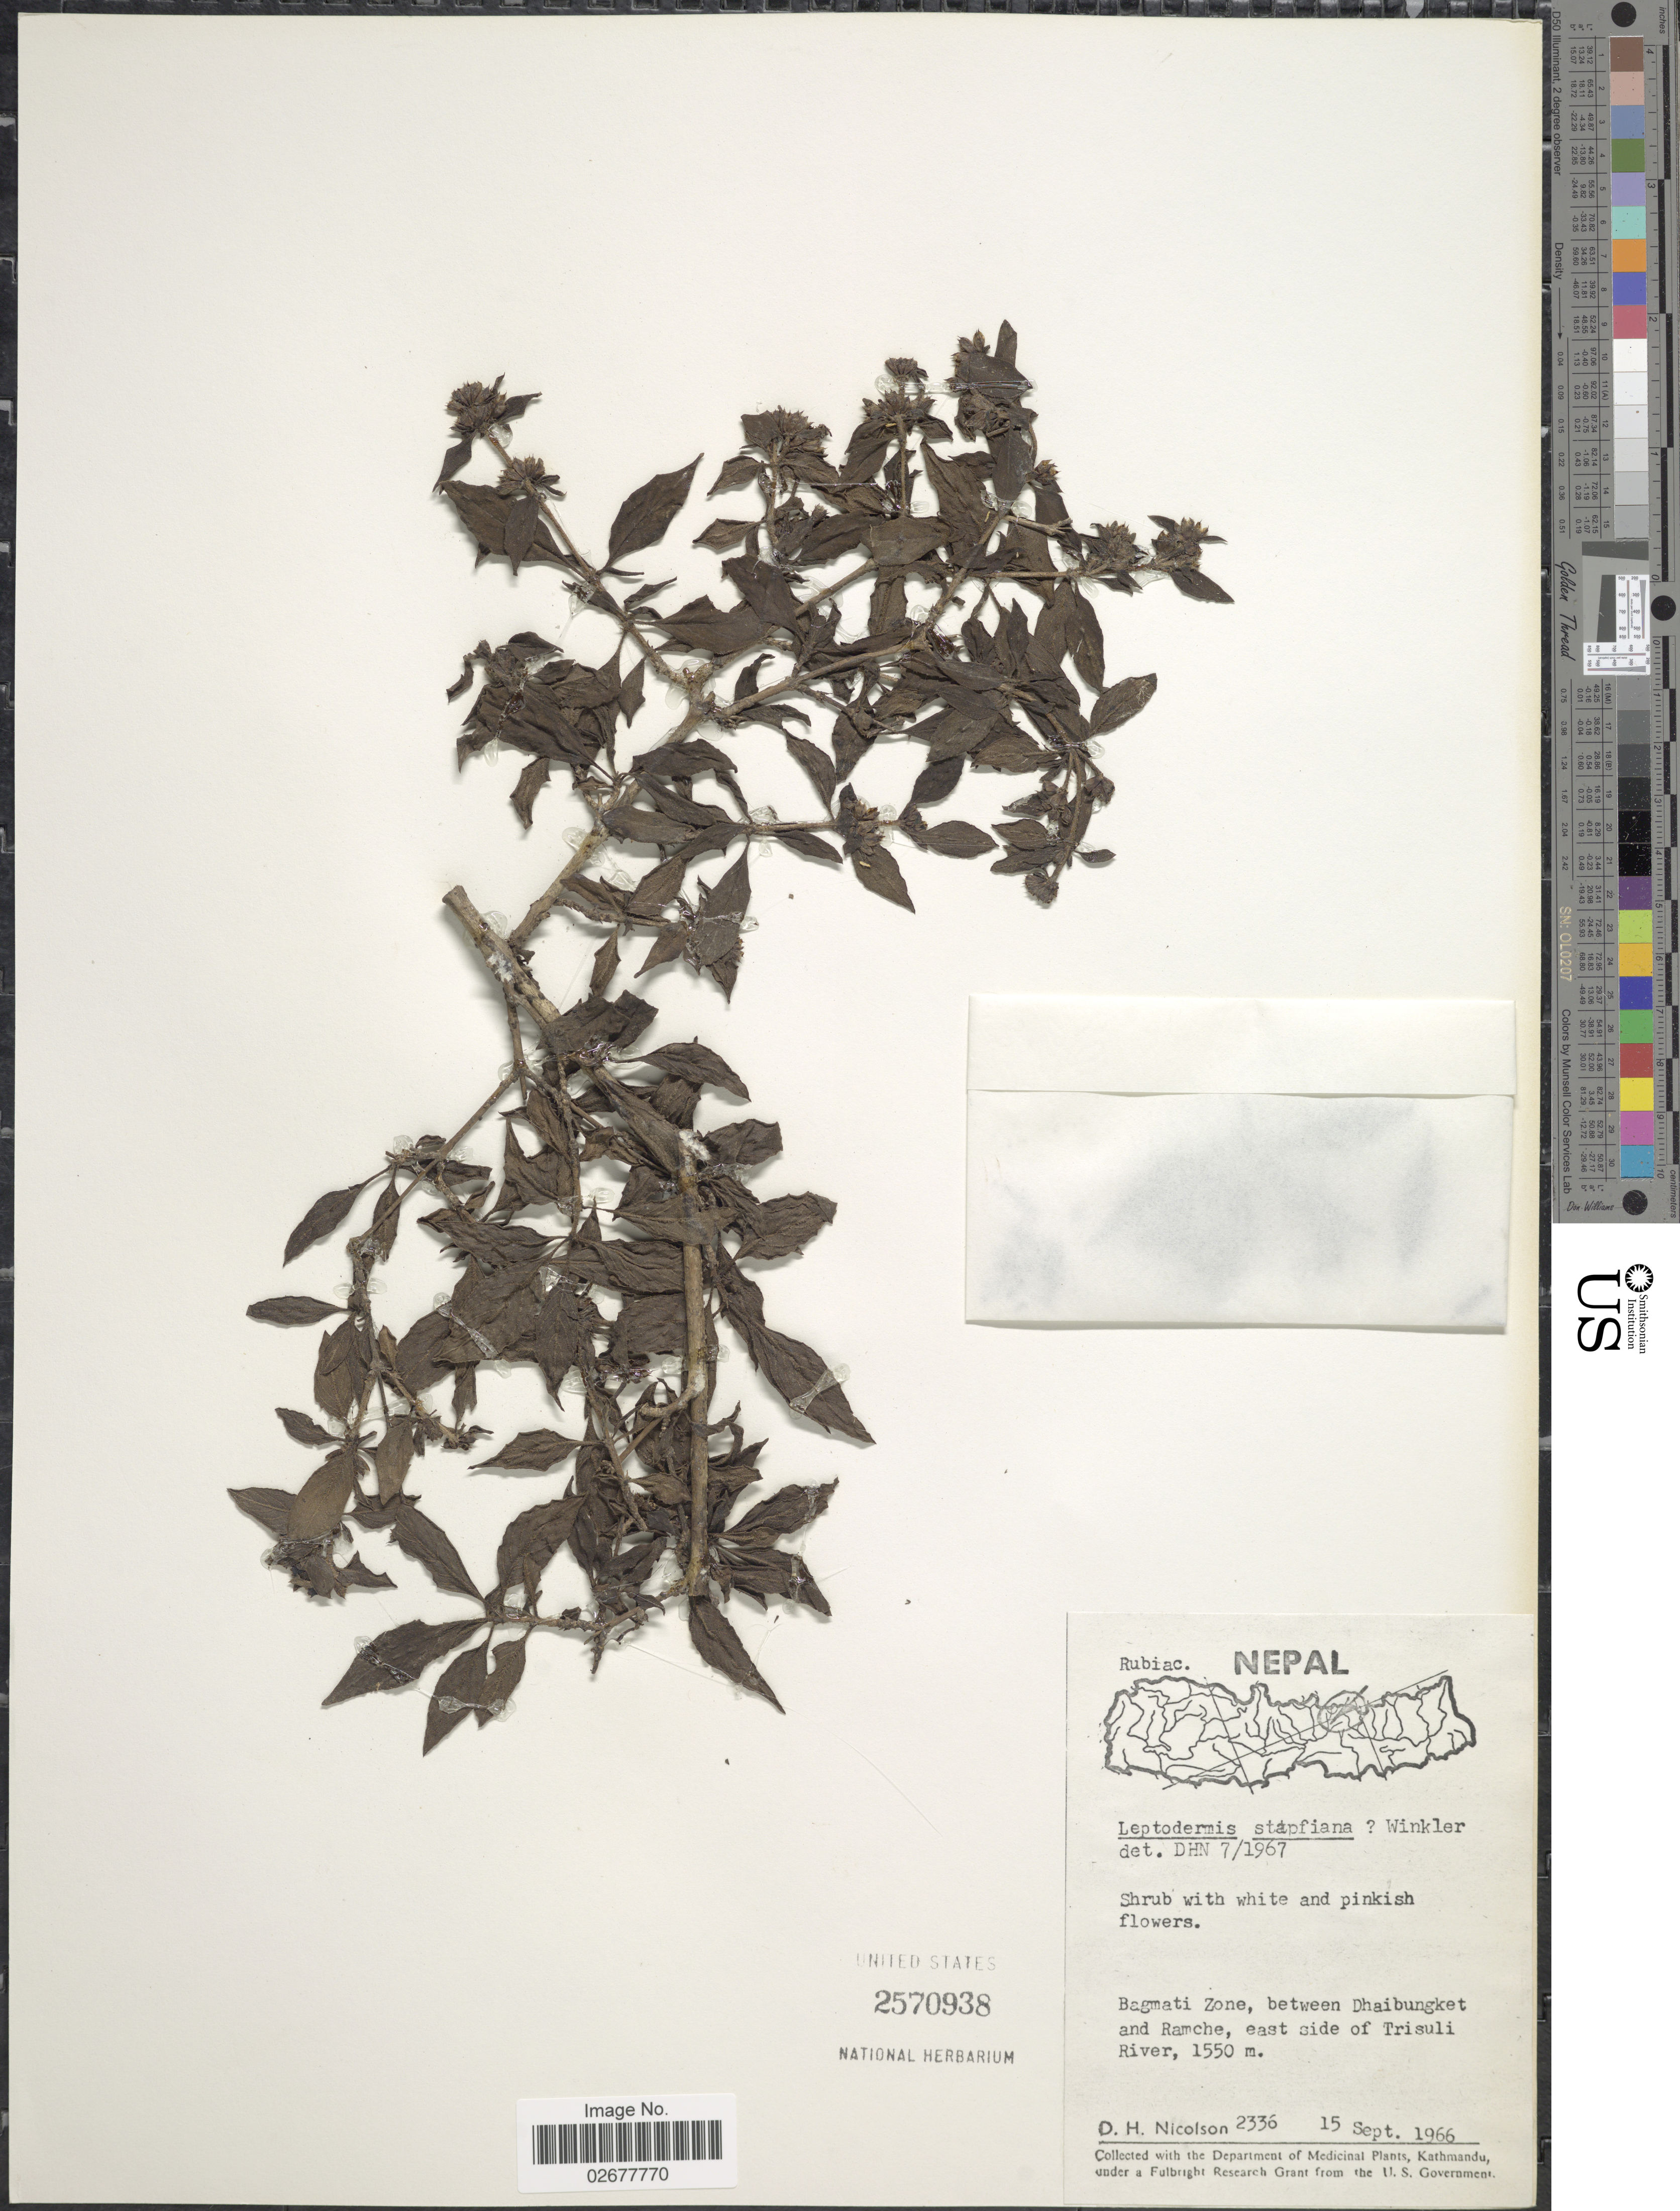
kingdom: Plantae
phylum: Tracheophyta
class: Magnoliopsida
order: Gentianales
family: Rubiaceae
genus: Leptodermis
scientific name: Leptodermis sp.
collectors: D. H. Nicolson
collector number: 2336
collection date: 1966-09-15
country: Nepal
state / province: Bagmati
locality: Bagmati Zone, between Dhaibungket and Ramche, east side of Trisuli River.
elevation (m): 1550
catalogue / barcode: US 2570938